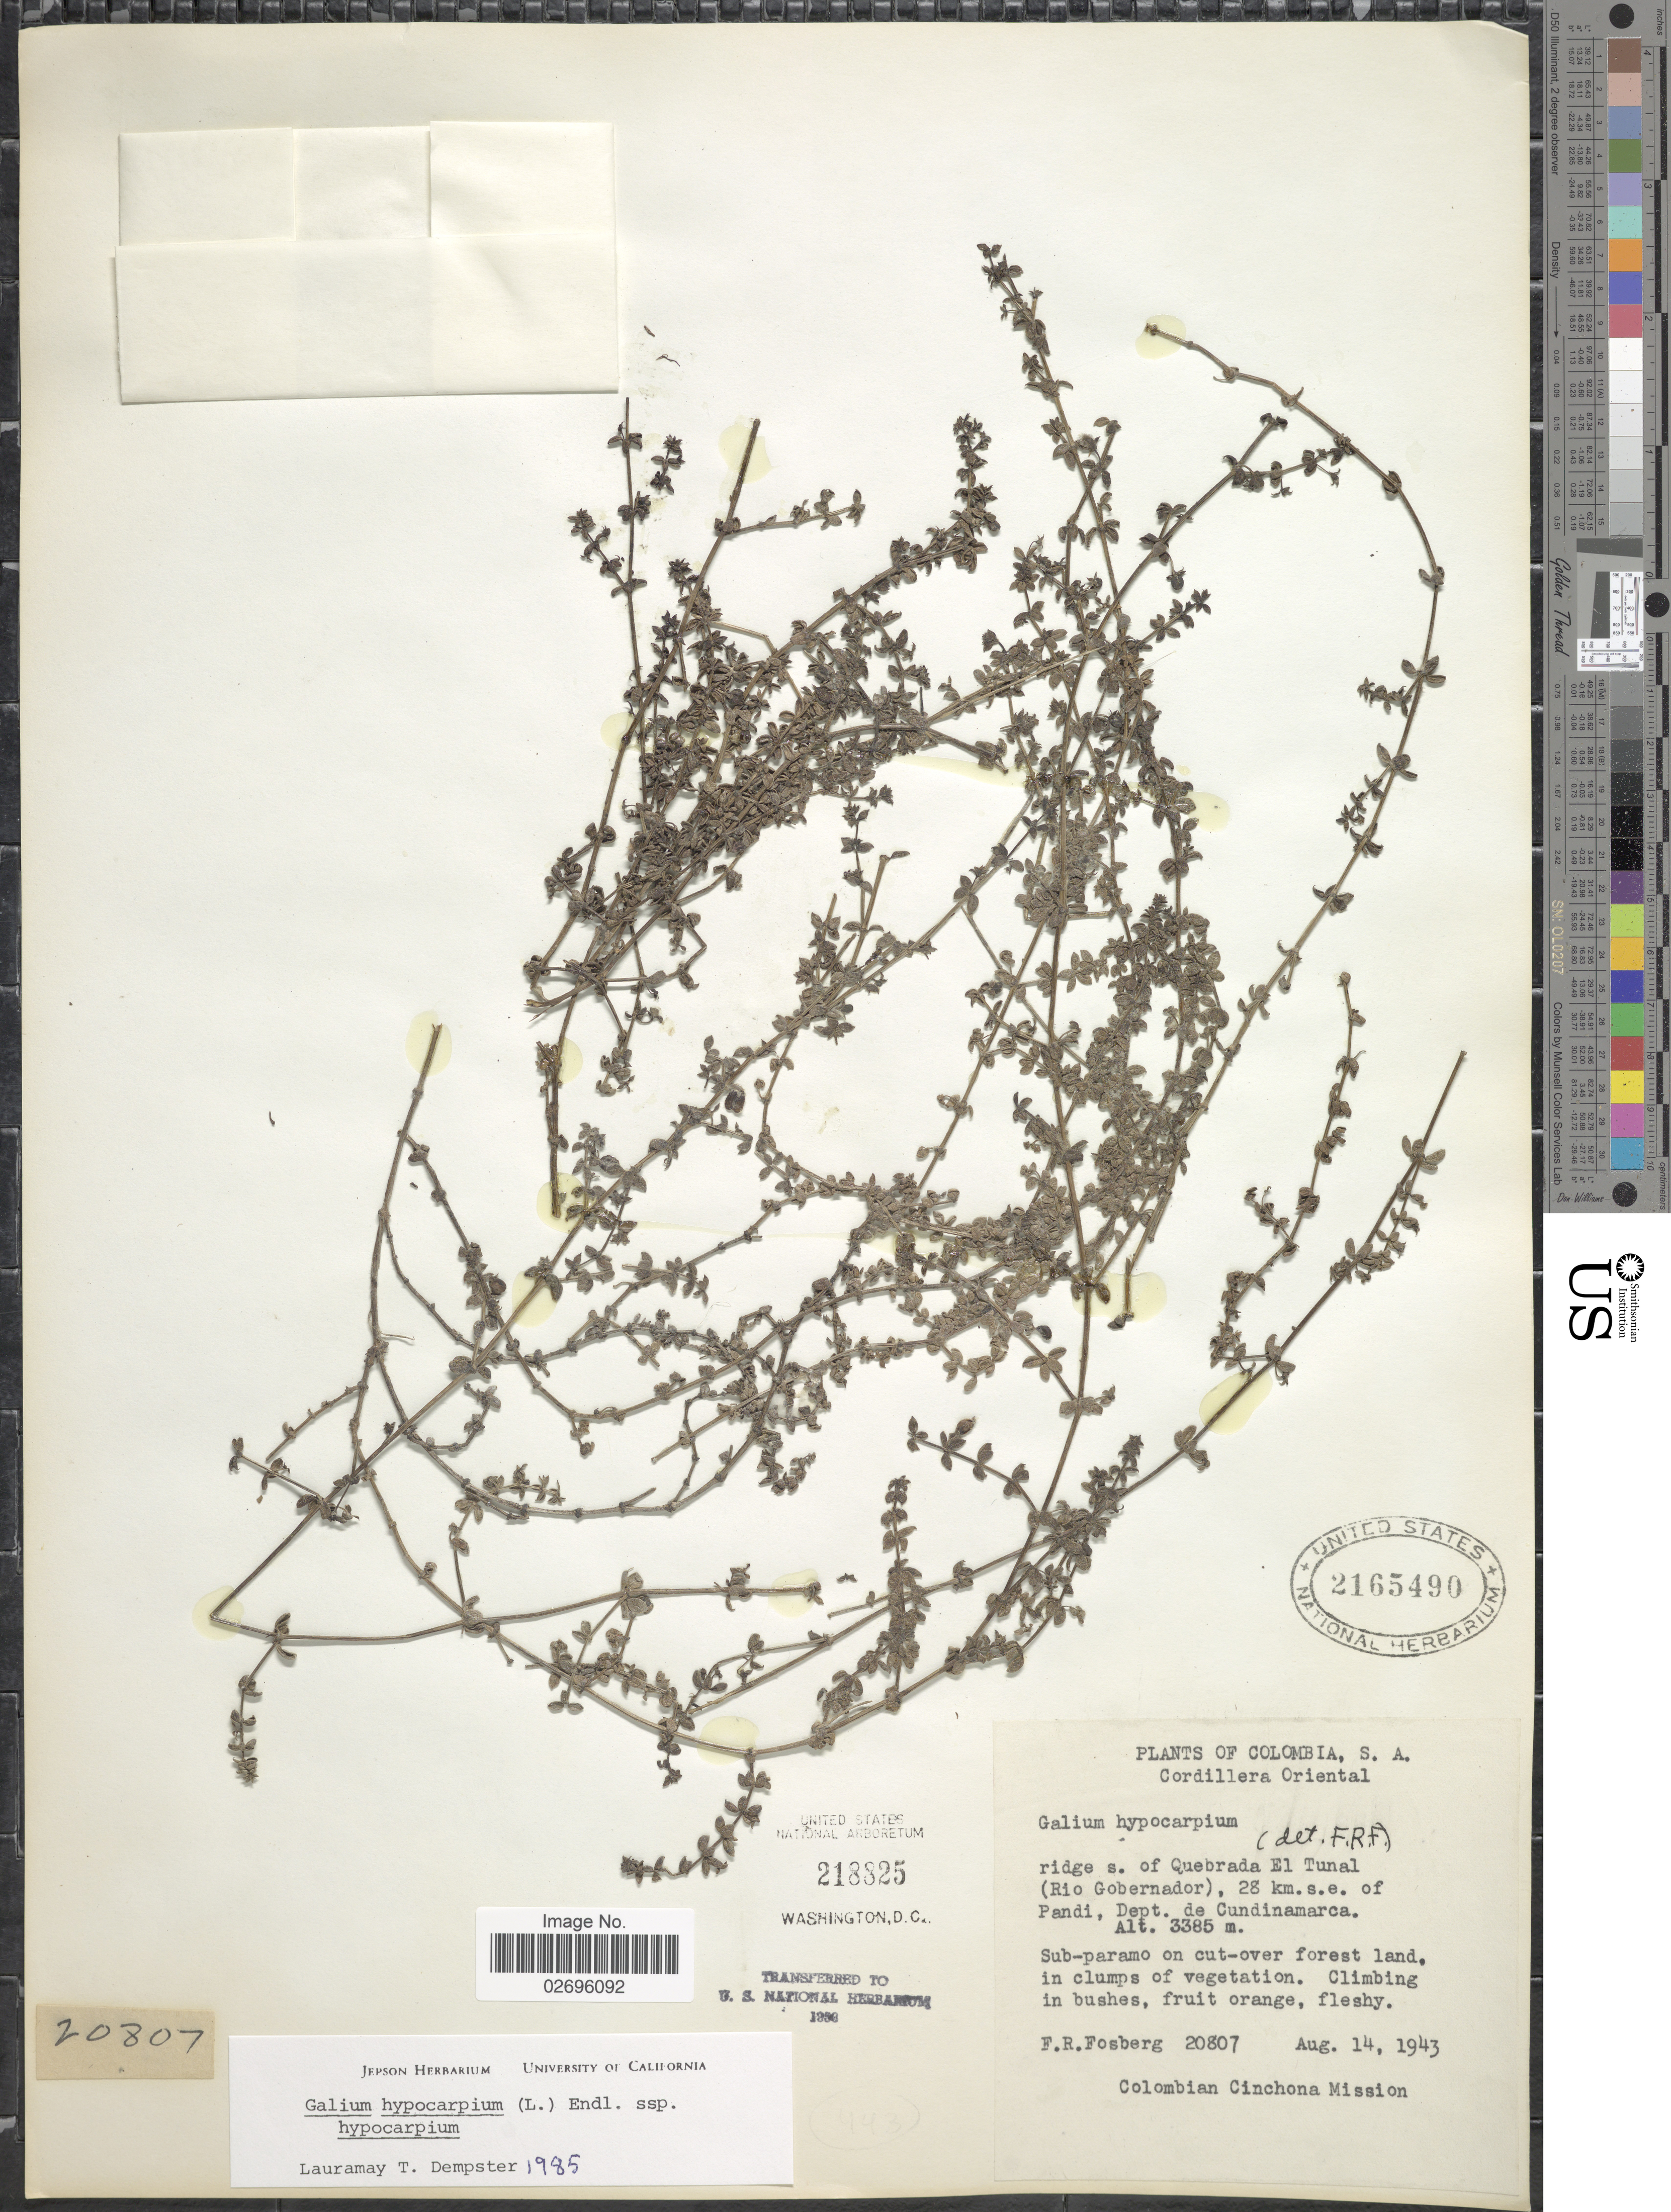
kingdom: Plantae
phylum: Tracheophyta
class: Magnoliopsida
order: Gentianales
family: Rubiaceae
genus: Galium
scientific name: Galium hypocarpium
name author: (L.) Endl. ex Griseb.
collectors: F. R. Fosberg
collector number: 20807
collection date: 1943-08-14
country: Colombia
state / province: Cundinamarca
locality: Cordillera Oriental. Ridge s. of Quebrada El Tunal (Rio Gobernador), 28 km.s.e. of Pandi, Dept. de Cundinamarca.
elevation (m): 3385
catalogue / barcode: US 2165490